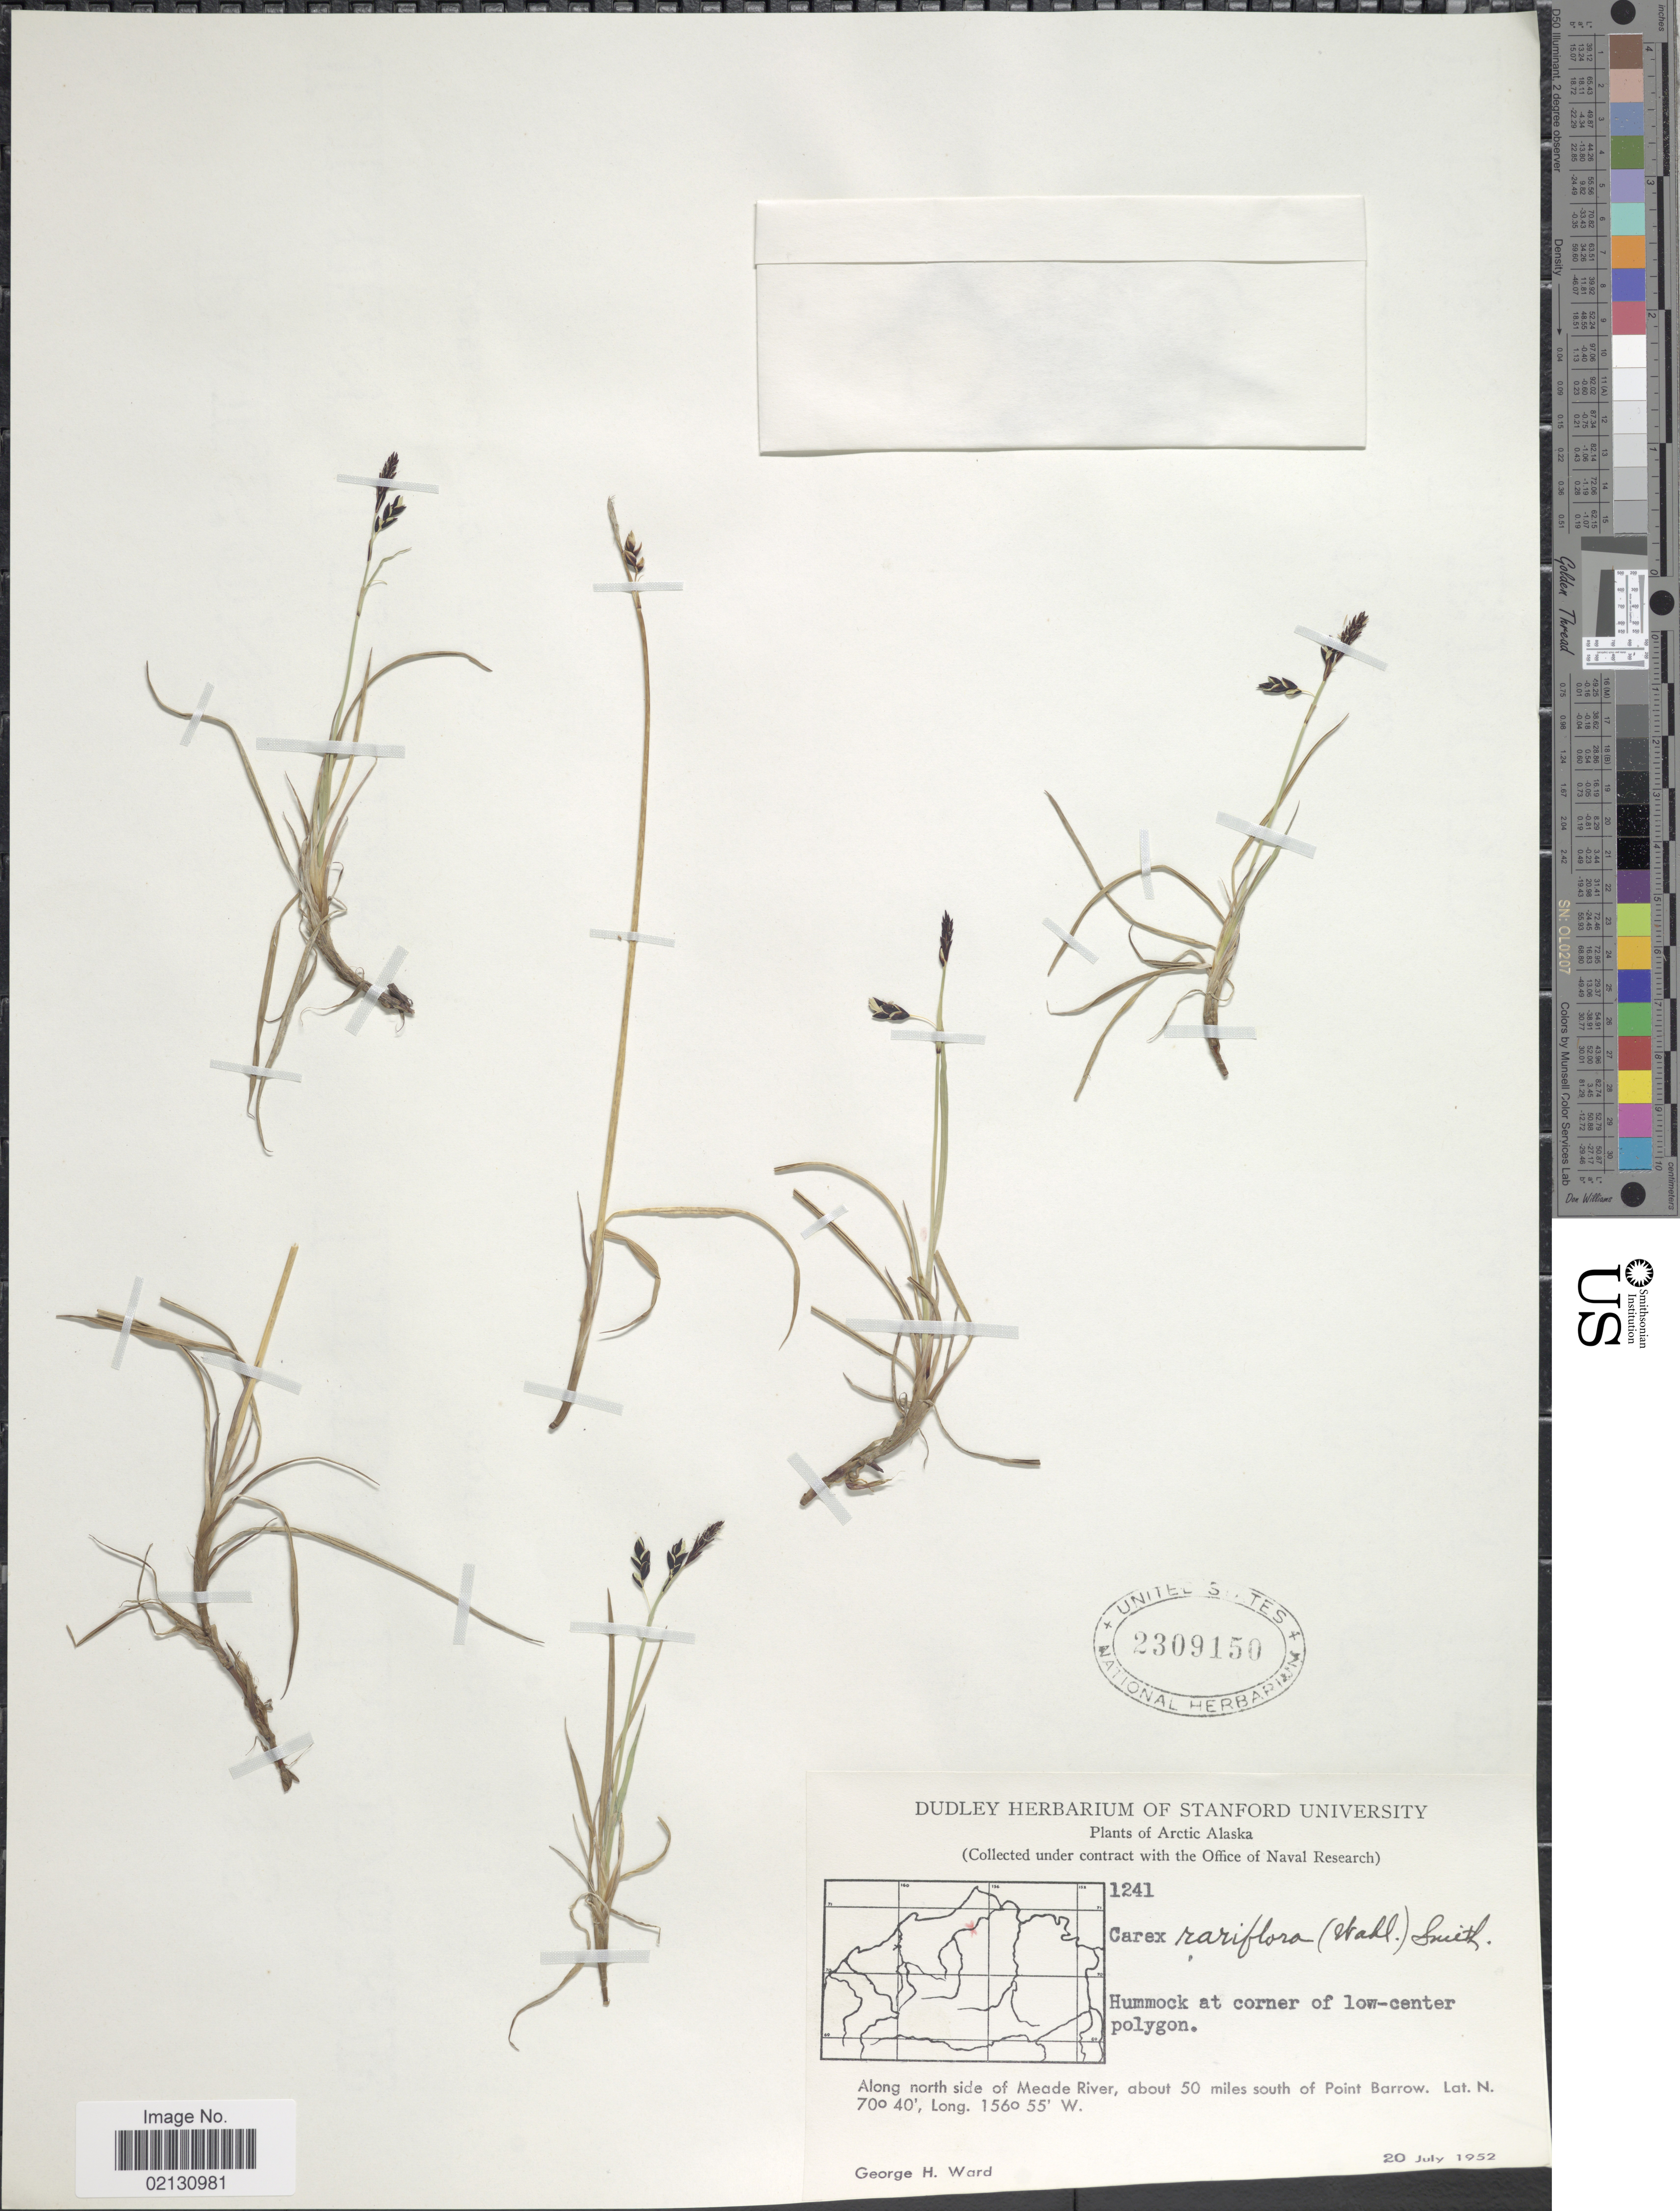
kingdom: Plantae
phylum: Tracheophyta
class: Liliopsida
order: Poales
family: Cyperaceae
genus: Carex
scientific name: Carex rariflora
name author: (Wahlenb.) Sm.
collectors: G. H. Ward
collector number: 1241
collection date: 1952-07-20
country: United States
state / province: Alaska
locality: Arctic Alaska. Along north side of Meade River, about 50 miles south of Point Barrow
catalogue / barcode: US 2309150